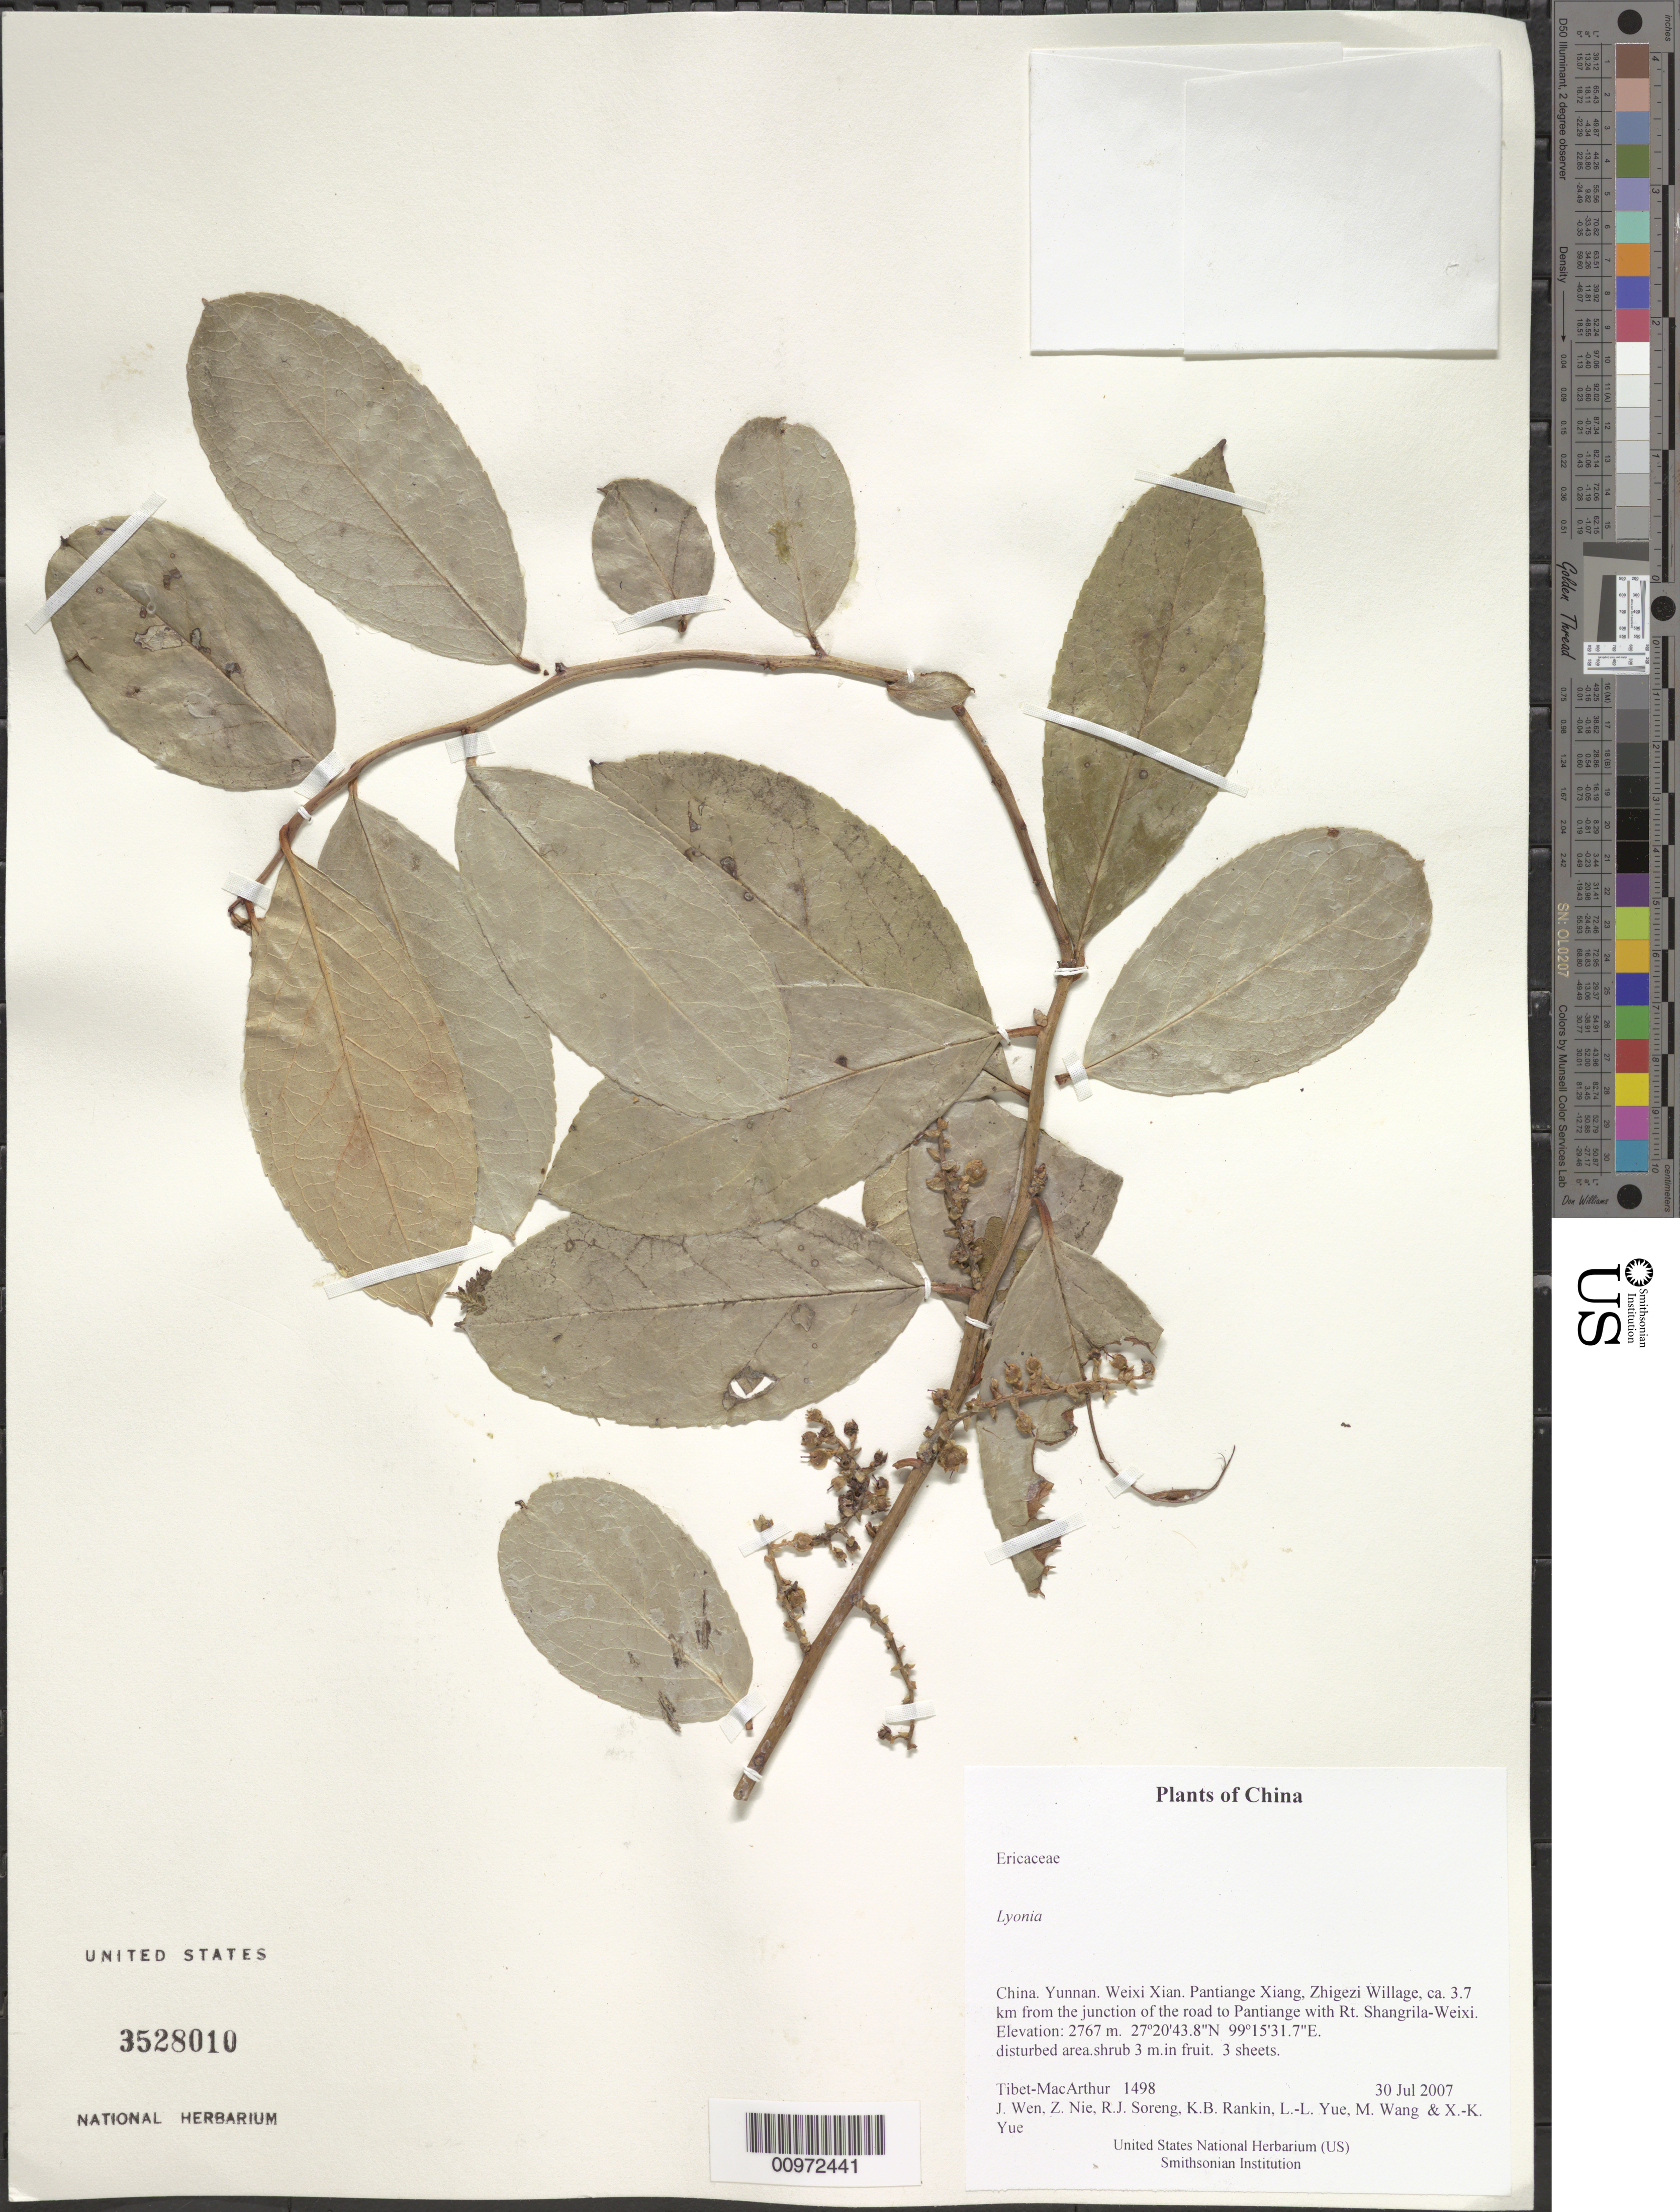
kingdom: Plantae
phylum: Tracheophyta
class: Magnoliopsida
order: Ericales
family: Ericaceae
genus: Lyonia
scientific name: Lyonia sp.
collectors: Tibet-MacArthur, J. Wen, Z. Nie, R. J. Soreng, K. Rankin, L. Yue, M. Wang & X. Yue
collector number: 1498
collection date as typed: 30 Jul 2007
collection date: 2007-07-30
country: China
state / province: Yunnan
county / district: Weixi Xian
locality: Pantiange Xiang, Zhigezi Willage, ca. 3.7 km from the junction of the road to Pantiange with Rt. Shangrila-Weixi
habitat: disturbed area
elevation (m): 2767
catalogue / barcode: US 3528010